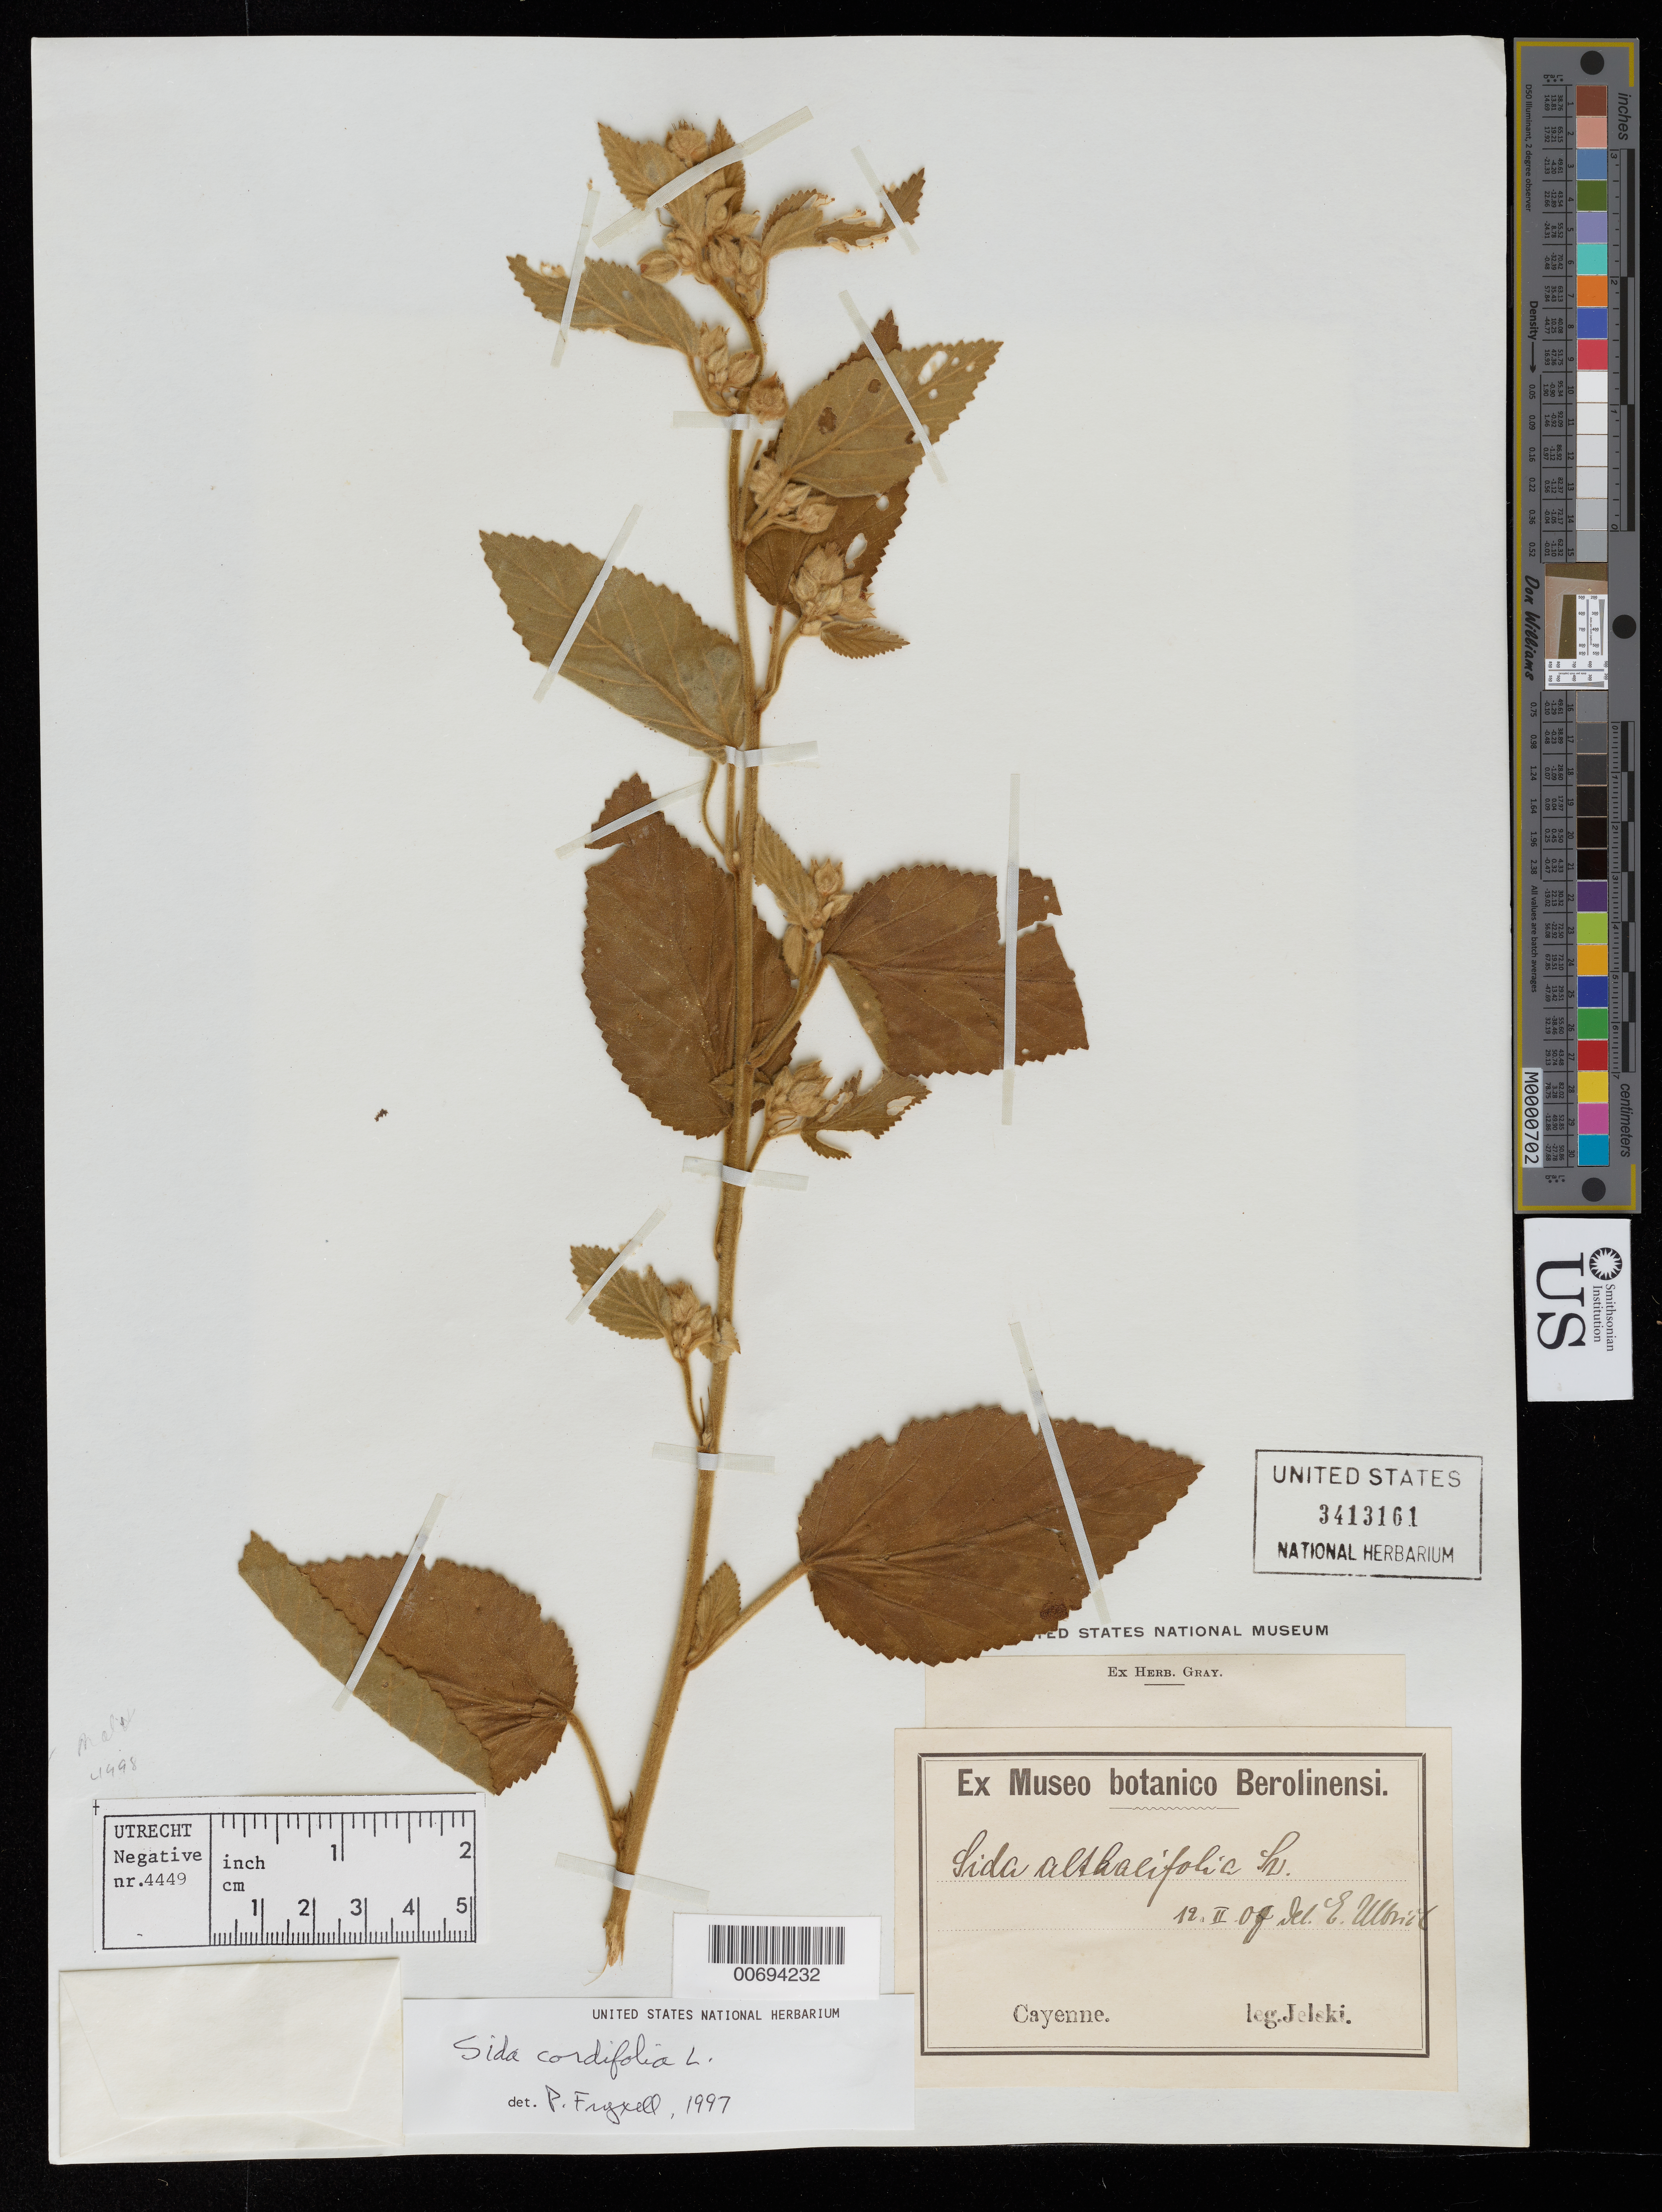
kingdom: Plantae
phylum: Tracheophyta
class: Magnoliopsida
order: Malvales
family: Malvaceae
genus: Sida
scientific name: Sida cordifolia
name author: L.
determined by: Fryxell, Paul A.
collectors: H. Jelski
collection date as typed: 12-Feb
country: French Guiana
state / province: Cayenne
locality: Cayenne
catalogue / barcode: US 3413161